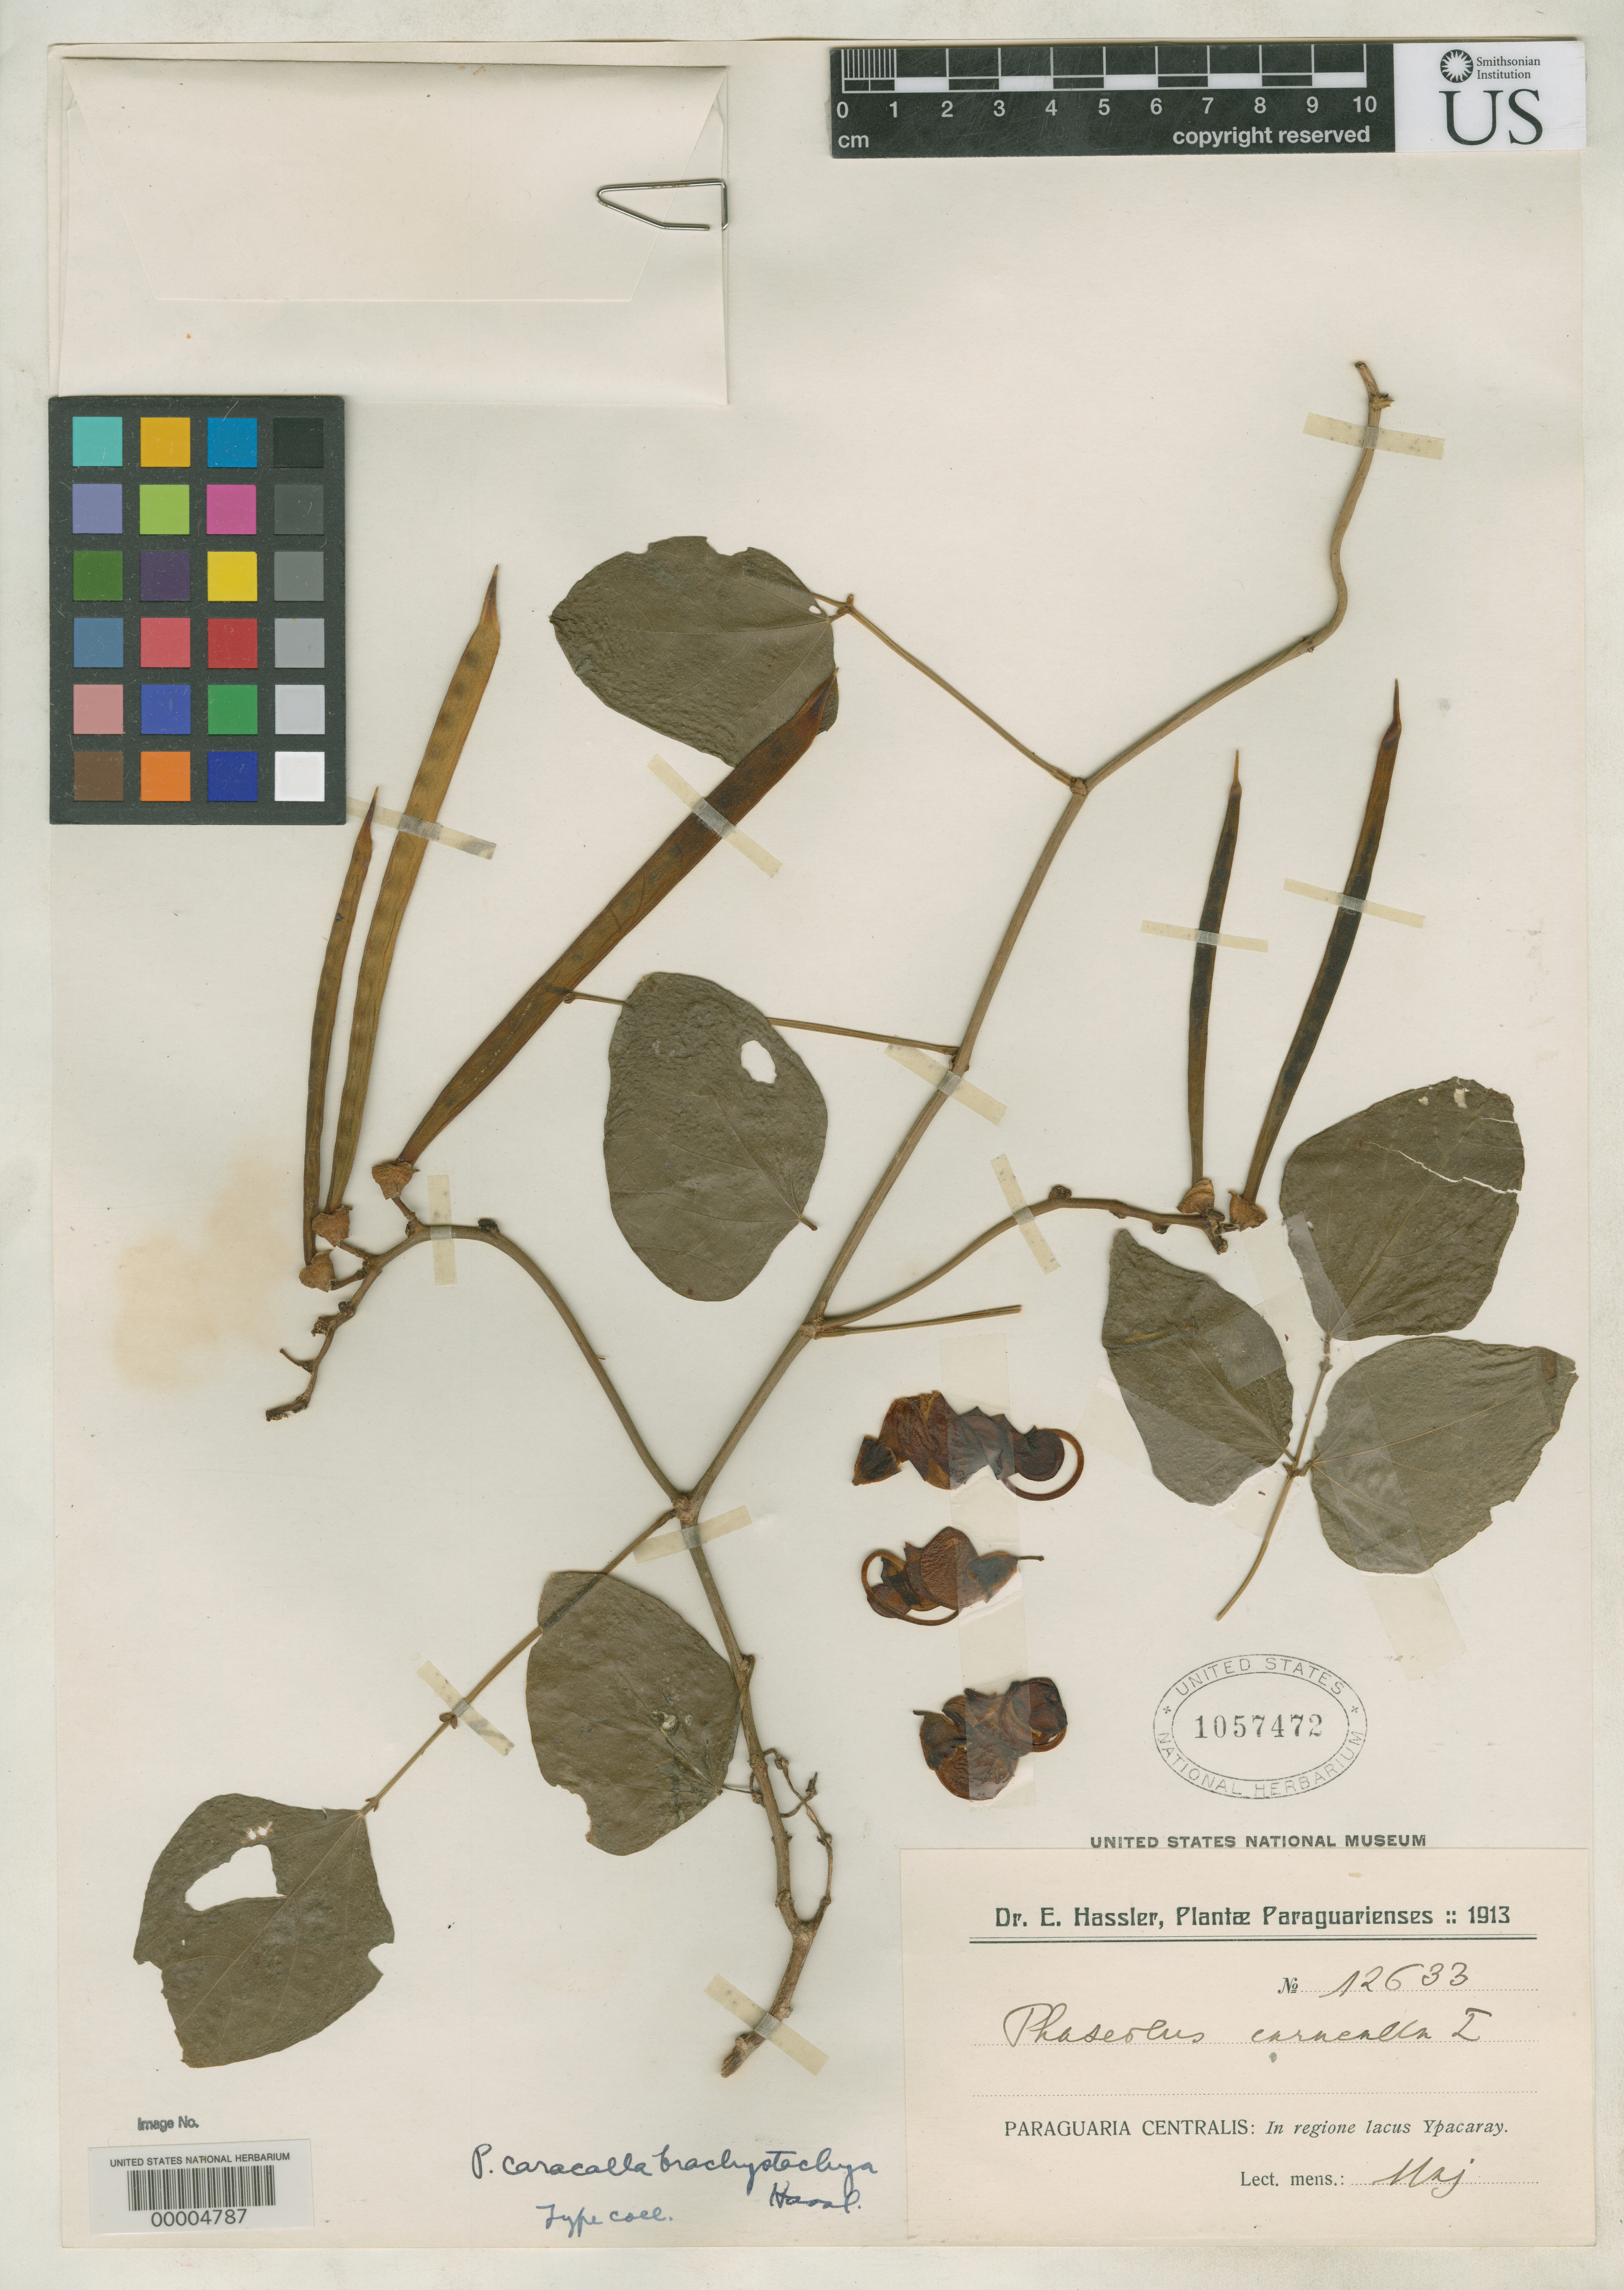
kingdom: Plantae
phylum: Tracheophyta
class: Magnoliopsida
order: Fabales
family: Fabaceae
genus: Phaseolus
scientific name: Phaseolus caracalla var. brachystachys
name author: Hassl.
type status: Isosyntype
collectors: E. Hassler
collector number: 12633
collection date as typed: May 1913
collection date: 1913-05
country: Paraguay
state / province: Central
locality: Ypacaray region.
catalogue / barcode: US 1057472